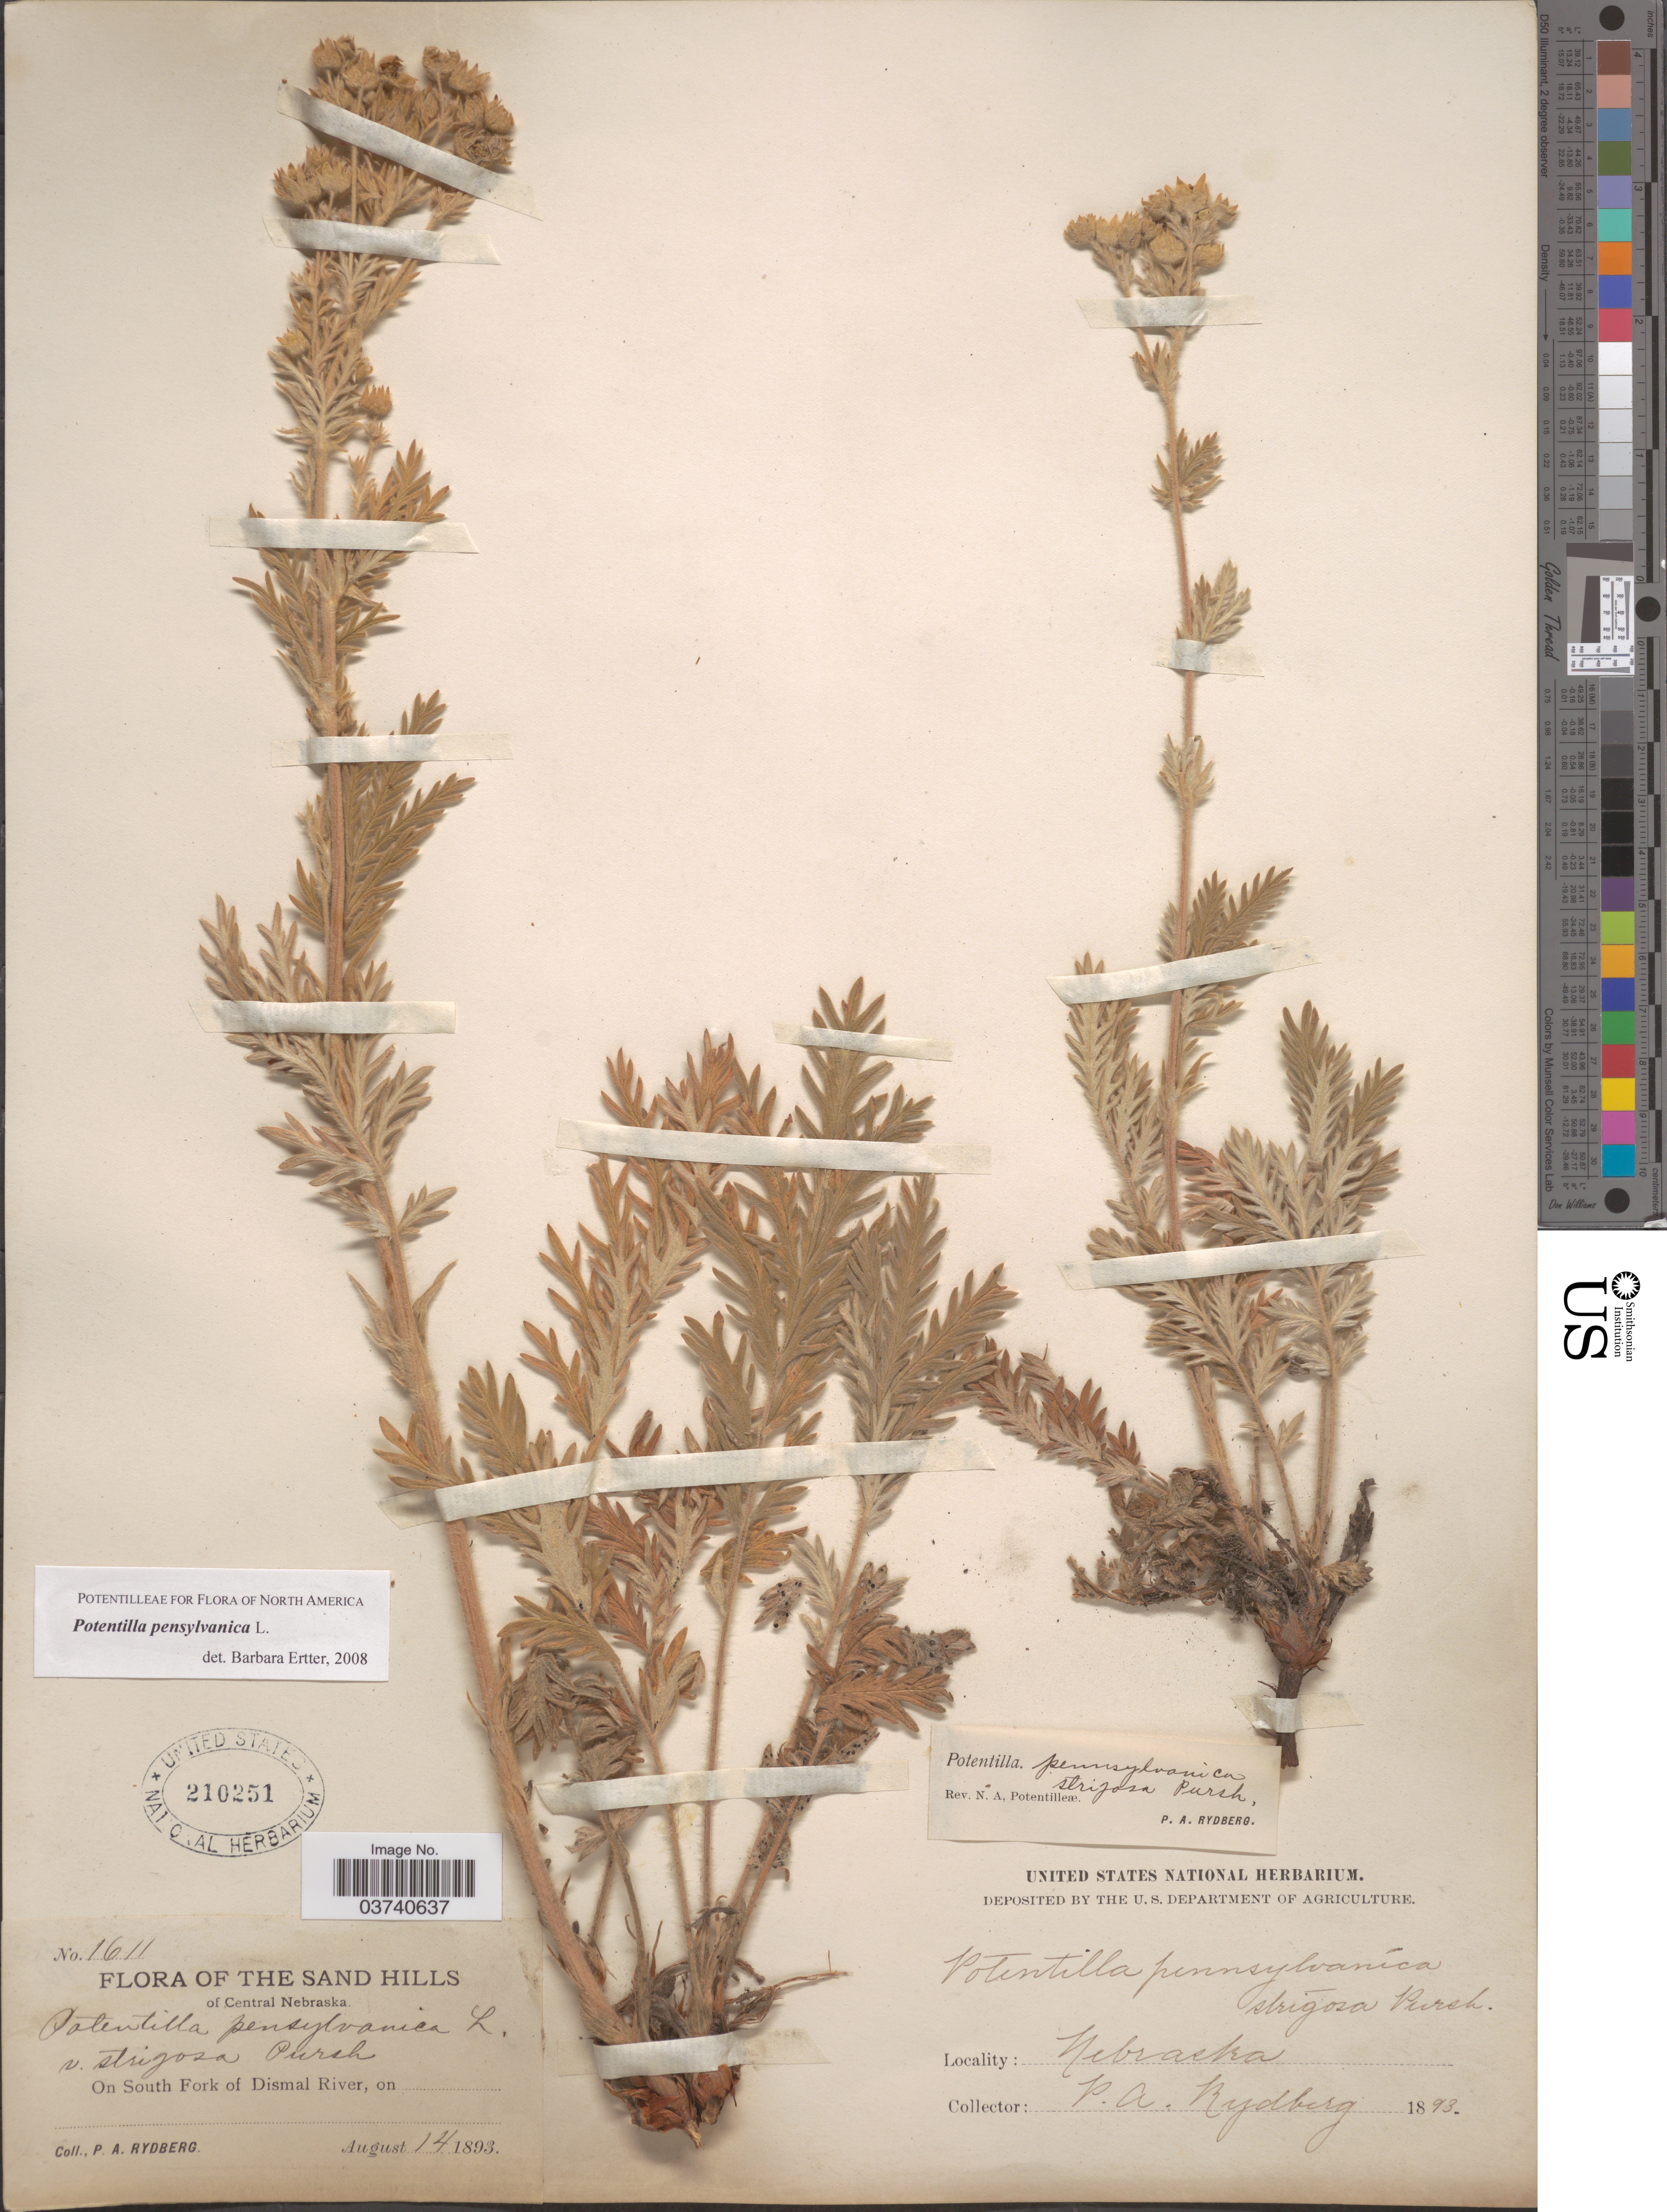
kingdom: Plantae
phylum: Tracheophyta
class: Magnoliopsida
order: Rosales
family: Rosaceae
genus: Potentilla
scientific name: Potentilla pensylvanica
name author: L.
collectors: P. A. Rydberg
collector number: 1611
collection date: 1893-08-14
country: United States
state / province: Nebraska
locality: The Sand Hills of Central Nebraska. On South Fork of Dismal River.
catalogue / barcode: US 210251